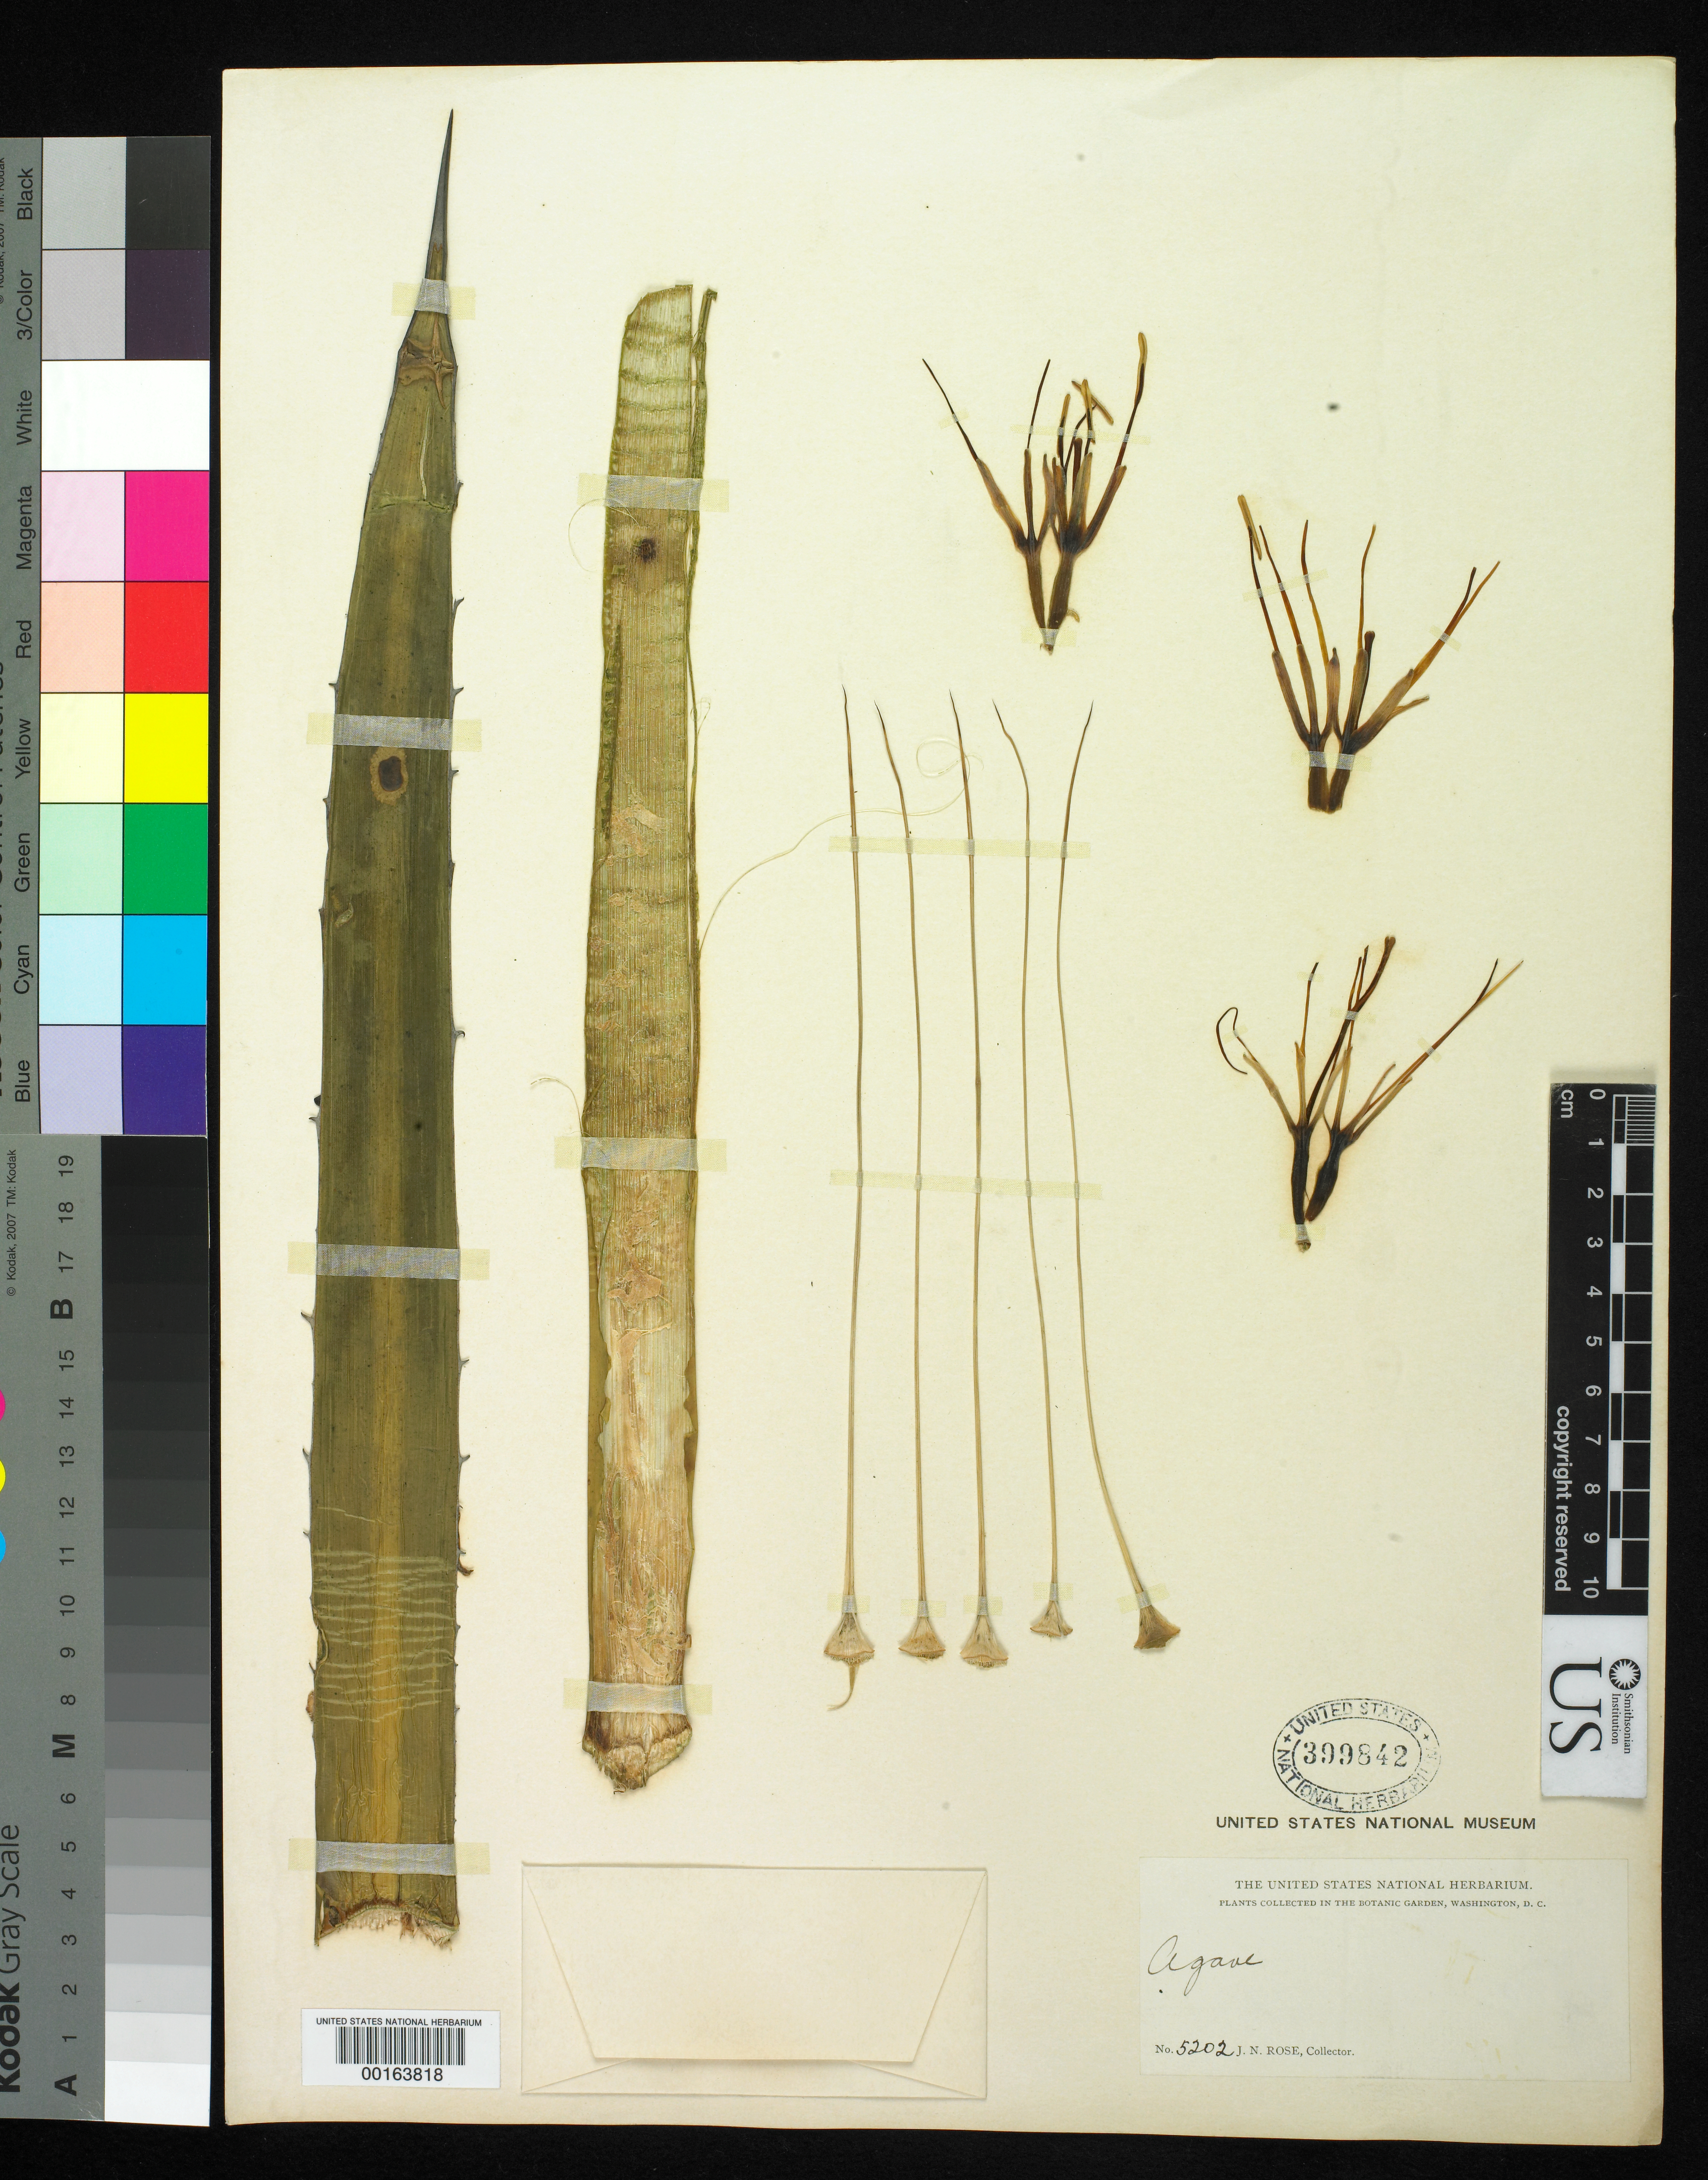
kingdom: Plantae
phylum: Tracheophyta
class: Liliopsida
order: Asparagales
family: Asparagaceae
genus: Agave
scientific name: Agave sp.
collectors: J. N. Rose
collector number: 5202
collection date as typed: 11 Sep 1920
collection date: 1920-09-11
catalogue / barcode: US 399842